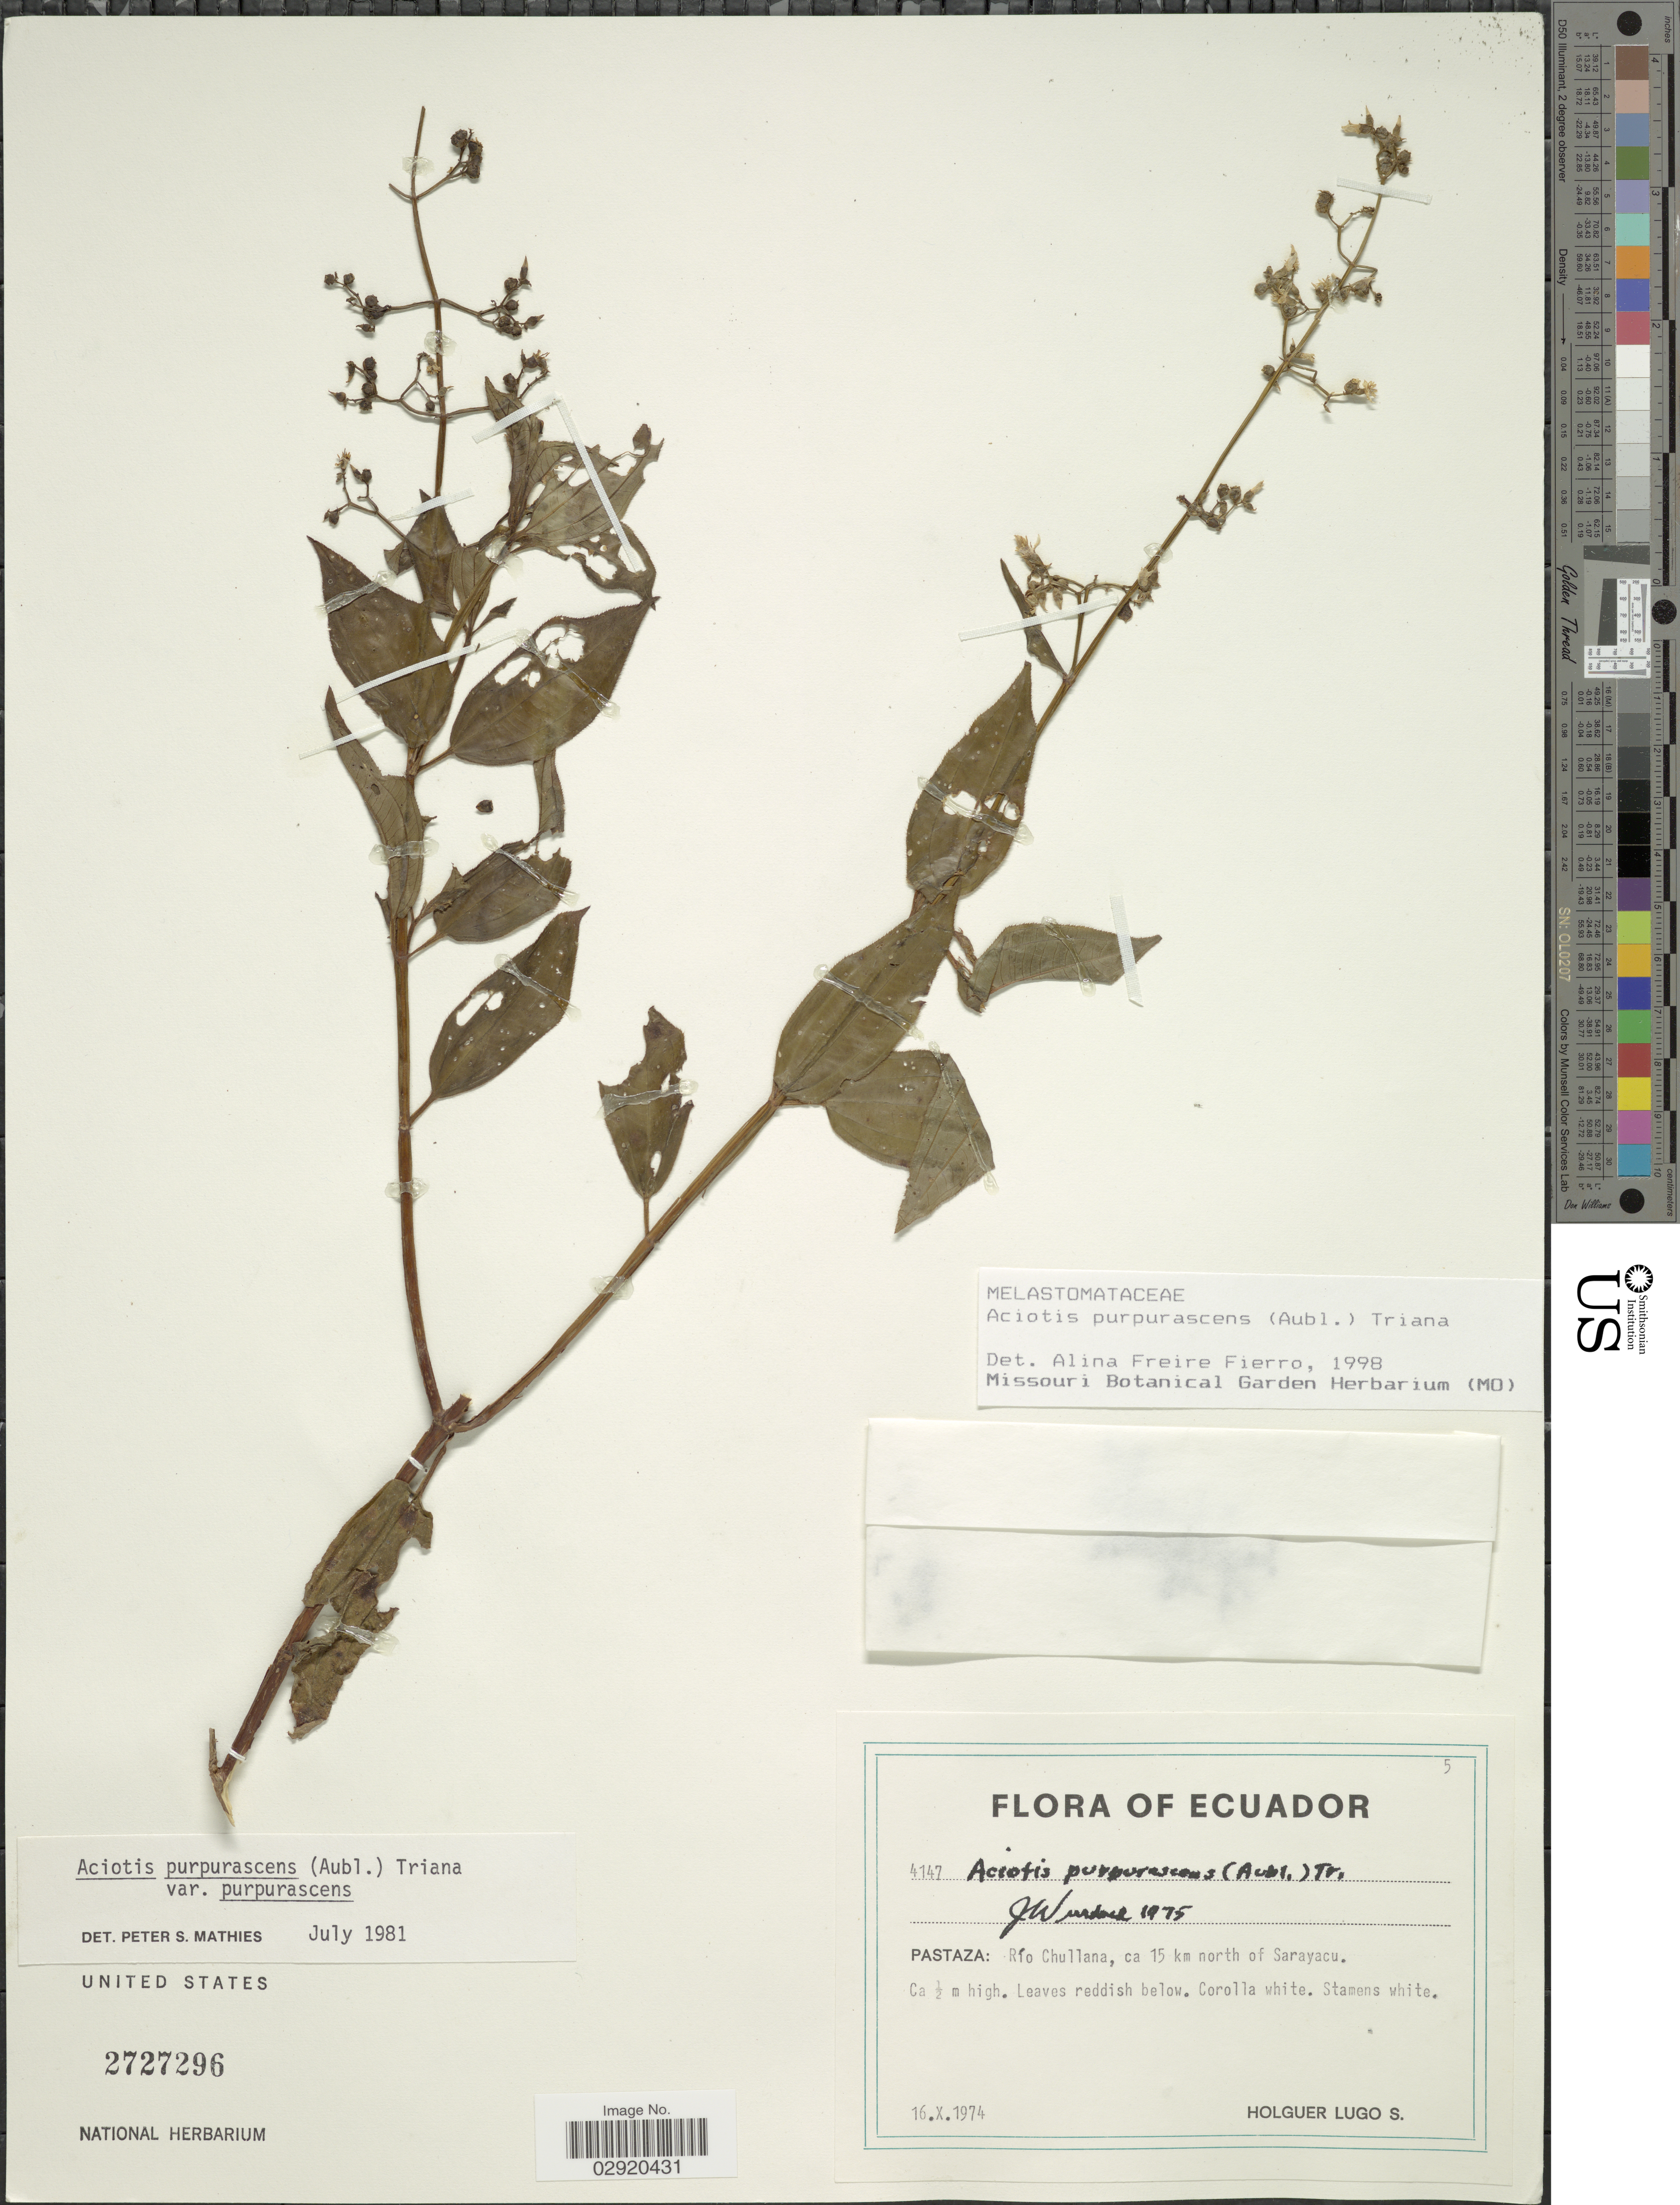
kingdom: Plantae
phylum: Tracheophyta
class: Magnoliopsida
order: Myrtales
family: Melastomataceae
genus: Aciotis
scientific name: Aciotis purpurascens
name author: (Aubl.) Triana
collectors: H. Lugo S.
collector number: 4147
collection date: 1974-10-16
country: Ecuador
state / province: Pastaza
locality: Pastaza: Río Chullana, ca 15 km north of Sarayacu.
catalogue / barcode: US 2727296